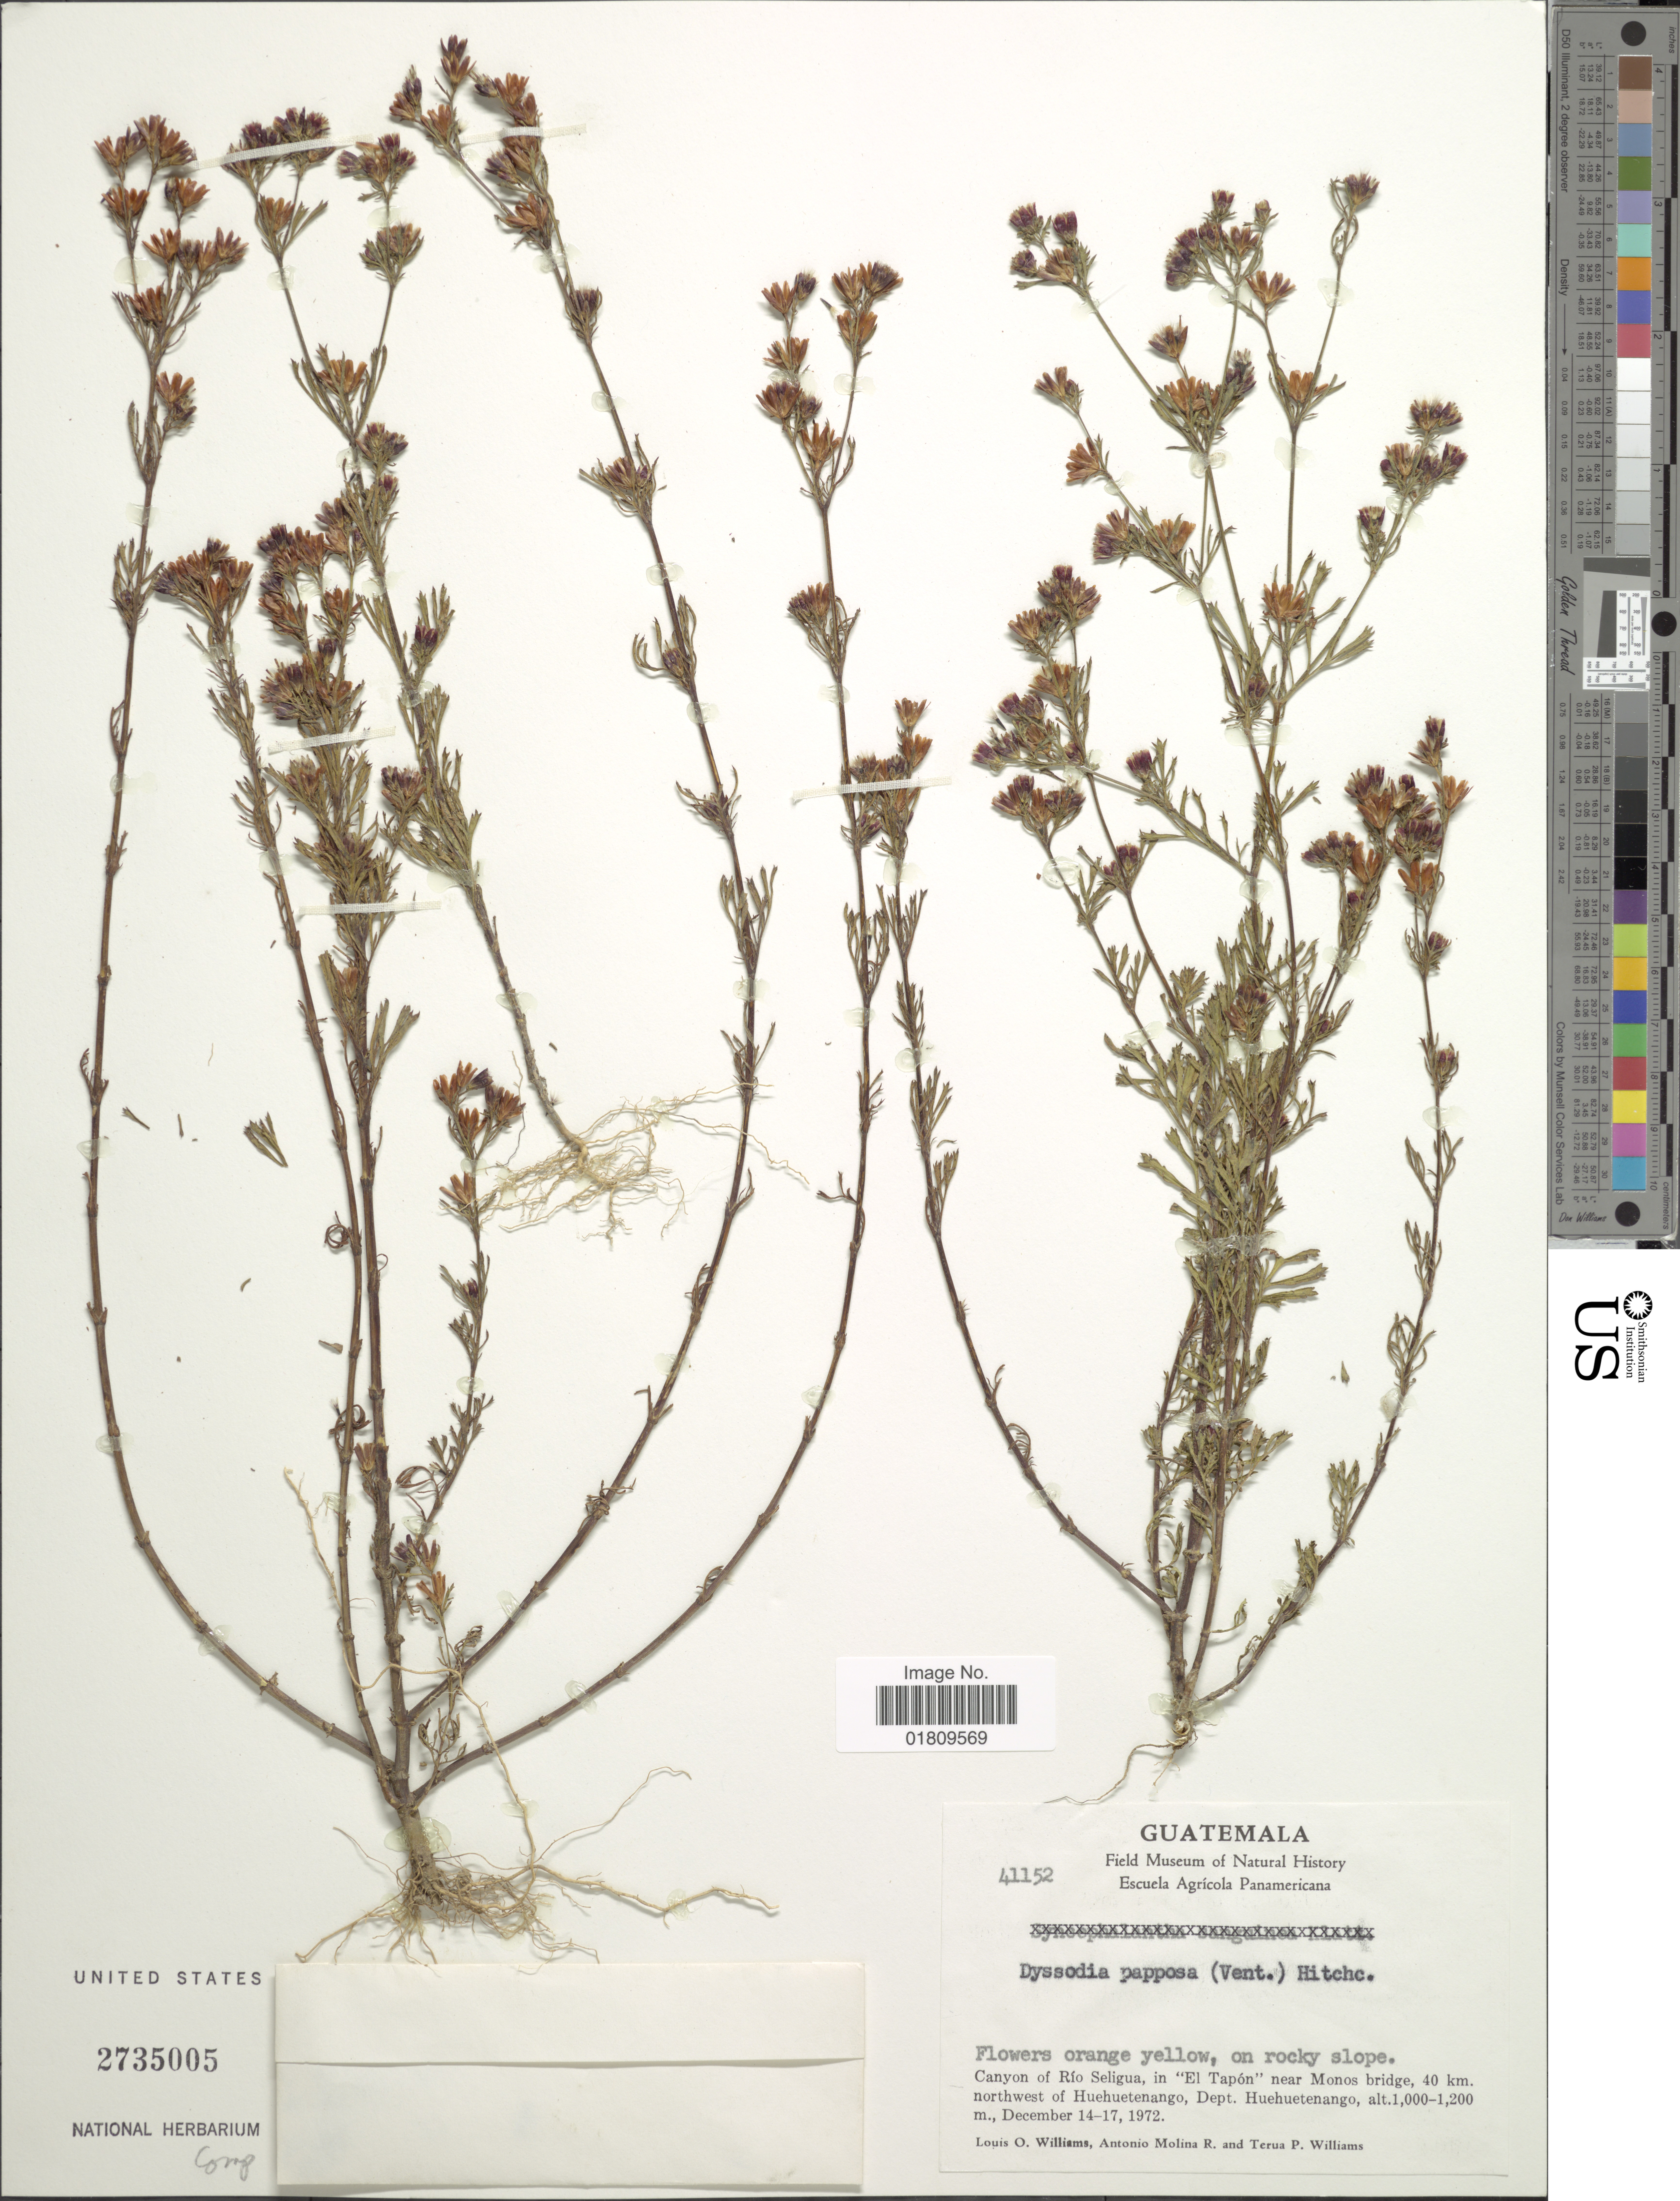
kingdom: Plantae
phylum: Tracheophyta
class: Magnoliopsida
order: Asterales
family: Asteraceae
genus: Dyssodia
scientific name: Dyssodia papposa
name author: (Vent.) Hitchc.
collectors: L. O. Williams, A. Molina R. & T. P. Williams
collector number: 41152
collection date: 1972-12-14/1972-12-17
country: Guatemala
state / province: Huehuetenango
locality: Canyon of Río Seligua, in "El Tapón", near Monos bridge, 40 km. northwest of Huehuetenango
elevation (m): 1000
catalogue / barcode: US 2735005